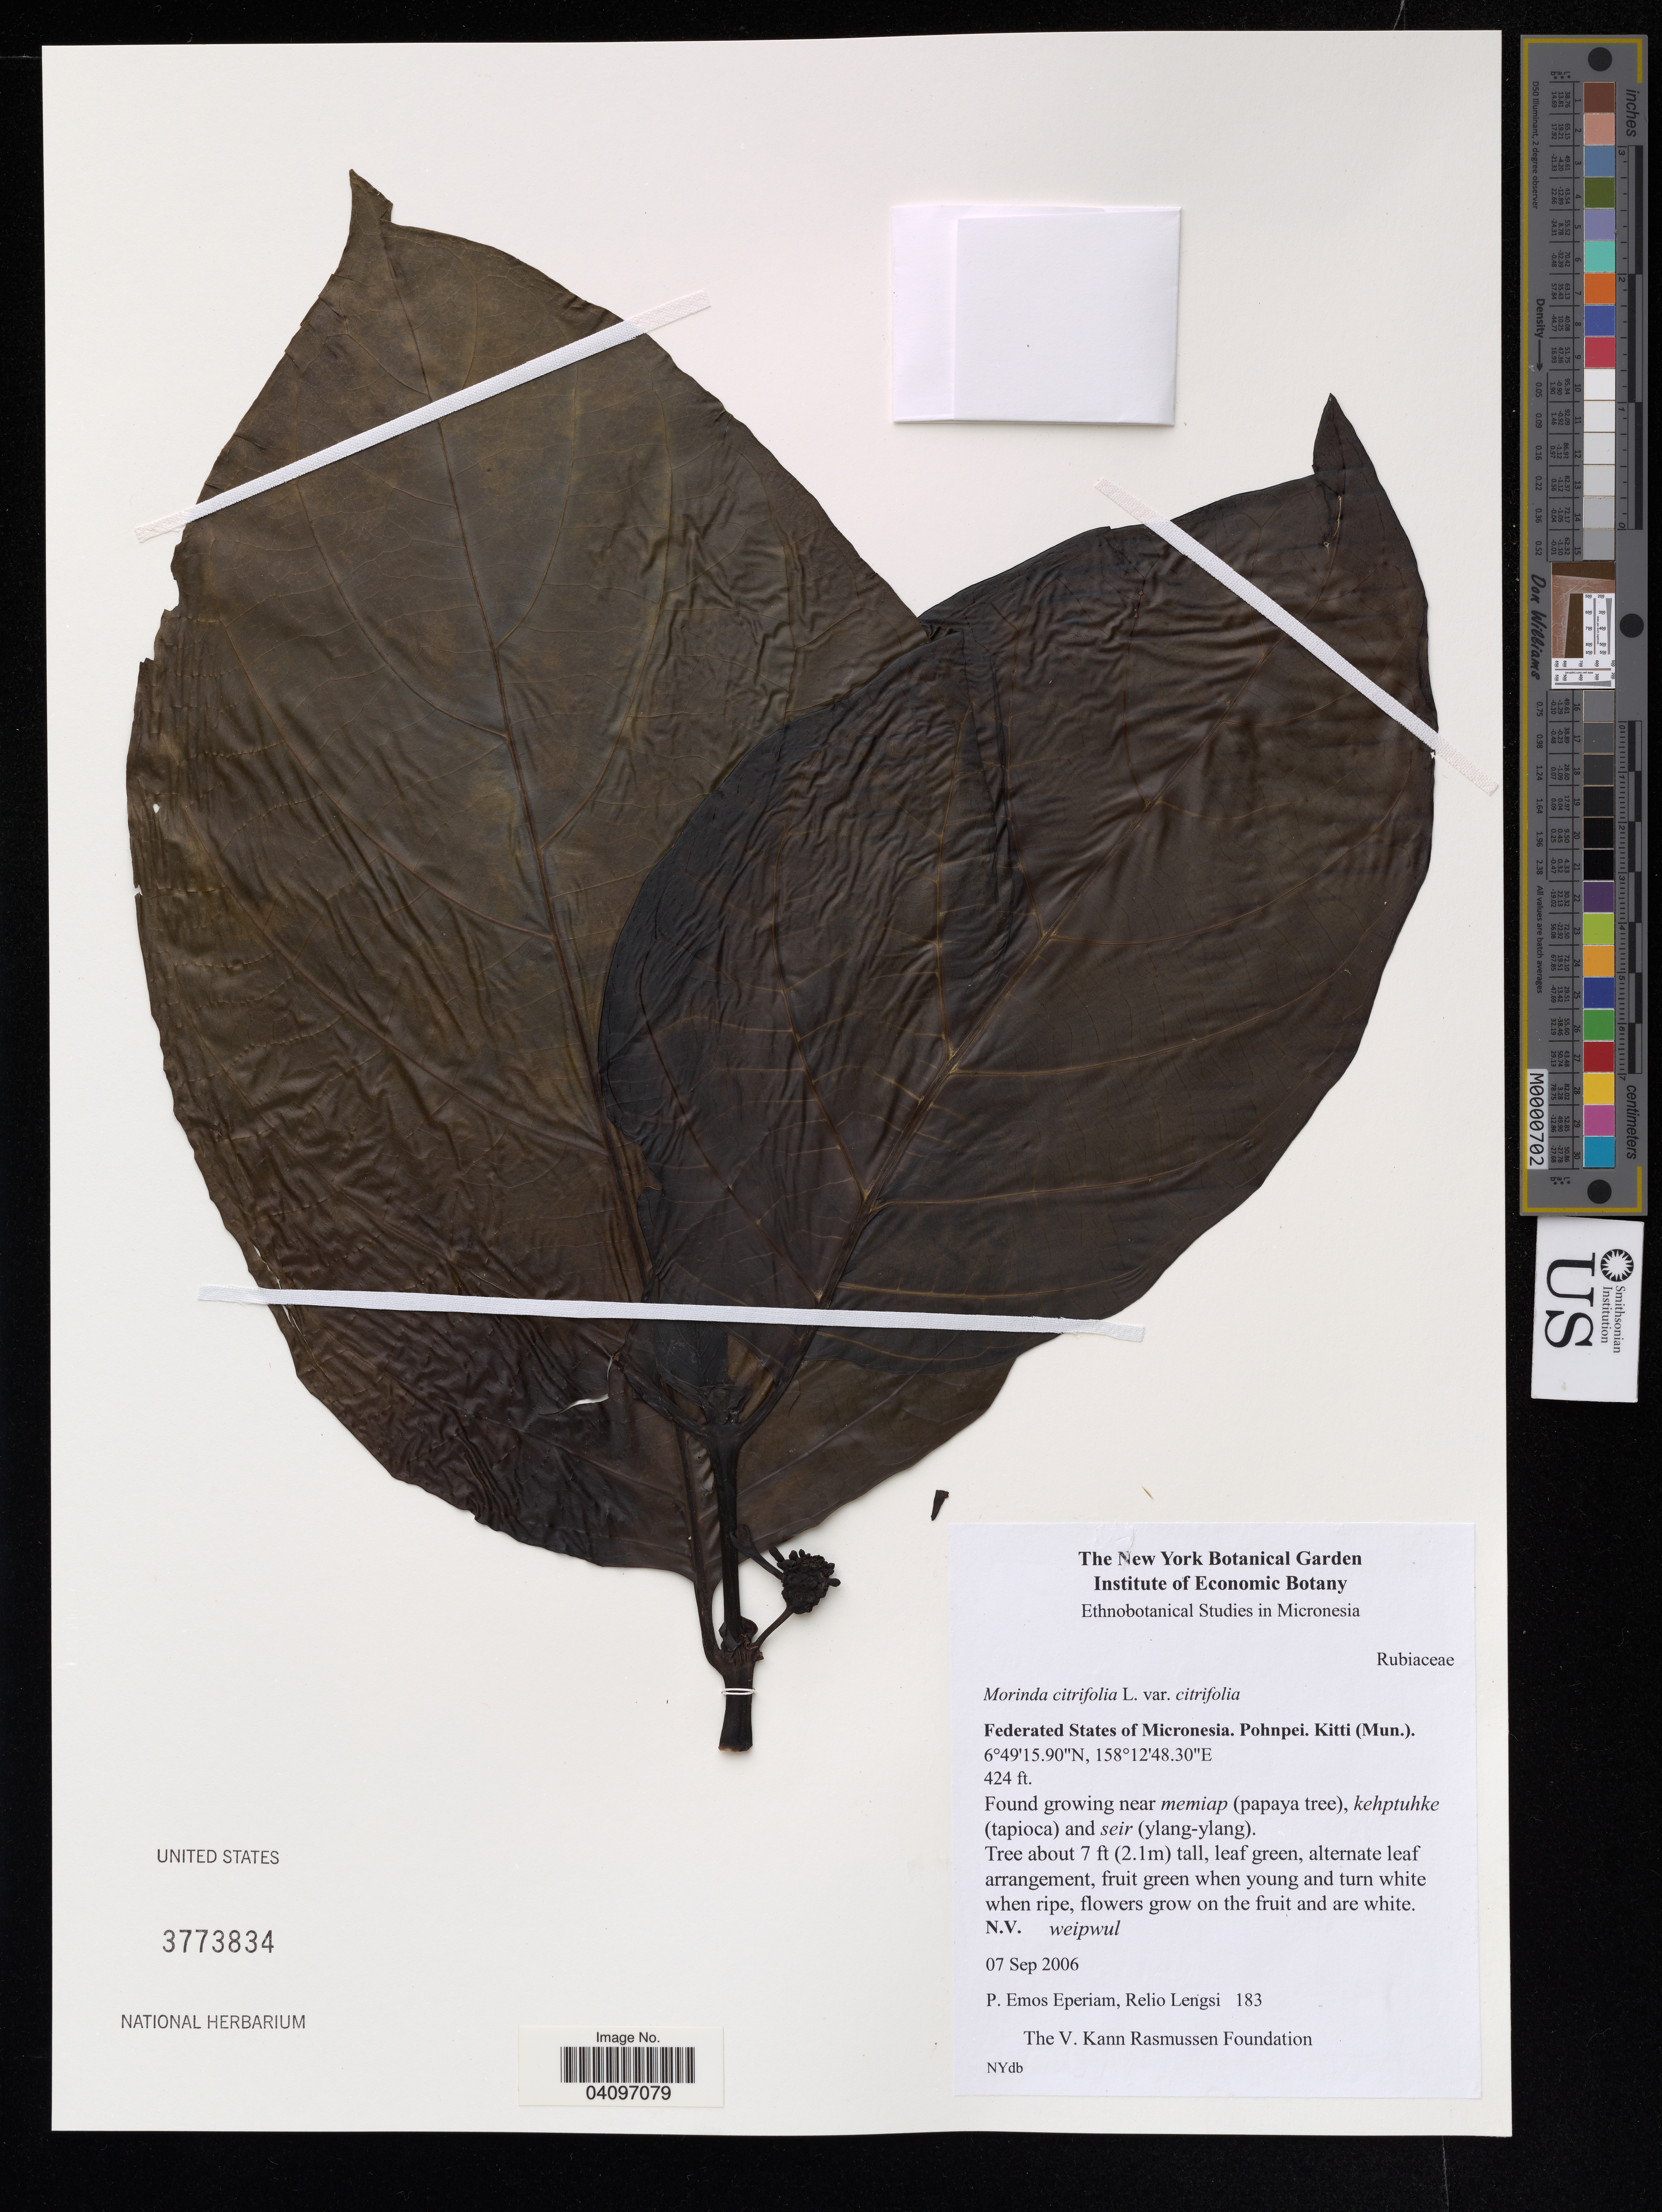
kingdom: Plantae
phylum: Tracheophyta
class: Magnoliopsida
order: Gentianales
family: Rubiaceae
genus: Morinda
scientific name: Morinda citrifolia var. citrifolia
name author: L.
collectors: P. Eperiam & R. Lengsi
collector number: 183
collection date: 2006-09-07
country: Micronesia, Federated States of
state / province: Pohnpei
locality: Kitti (Mun.).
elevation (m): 129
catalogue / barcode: US 3773834